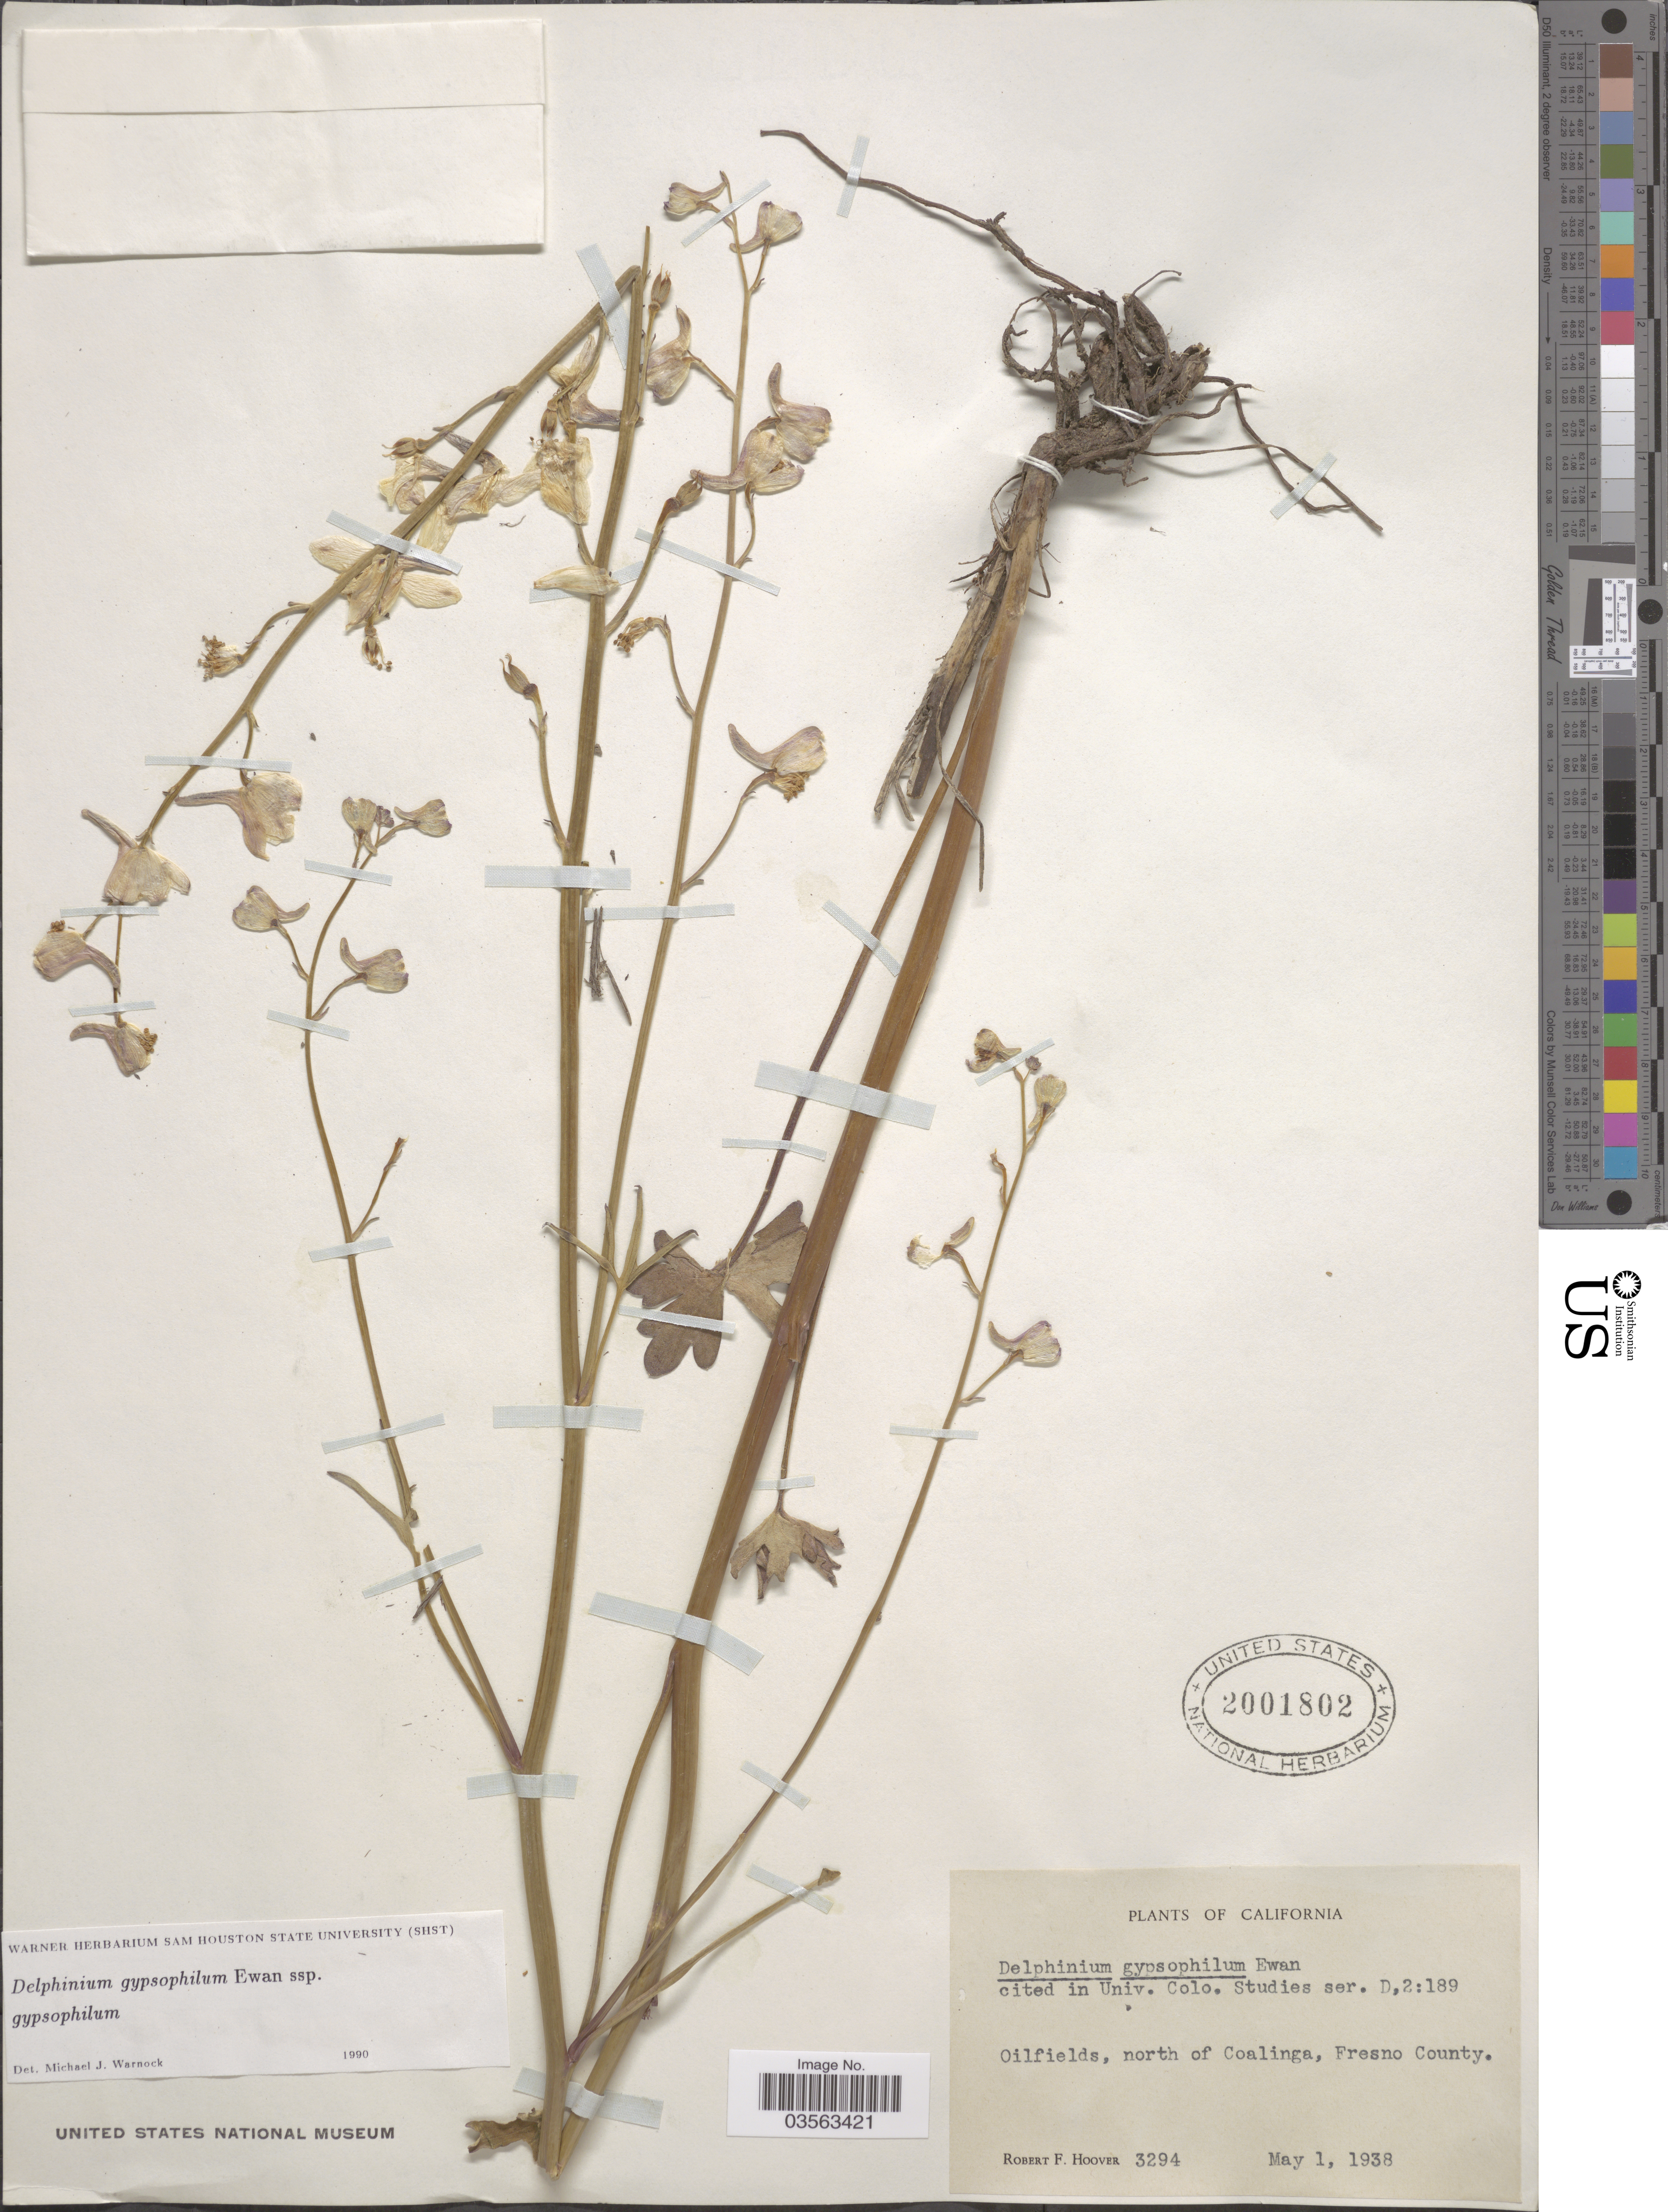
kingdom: Plantae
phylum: Tracheophyta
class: Magnoliopsida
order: Ranunculales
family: Ranunculaceae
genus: Delphinium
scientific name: Delphinium gypsophilum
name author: Ewan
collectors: R. F. Hoover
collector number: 3294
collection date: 1938-05-01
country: United States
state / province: California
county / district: Fresno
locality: Oilfields, north of Coalinga, Fresno County.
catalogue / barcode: US 2001802